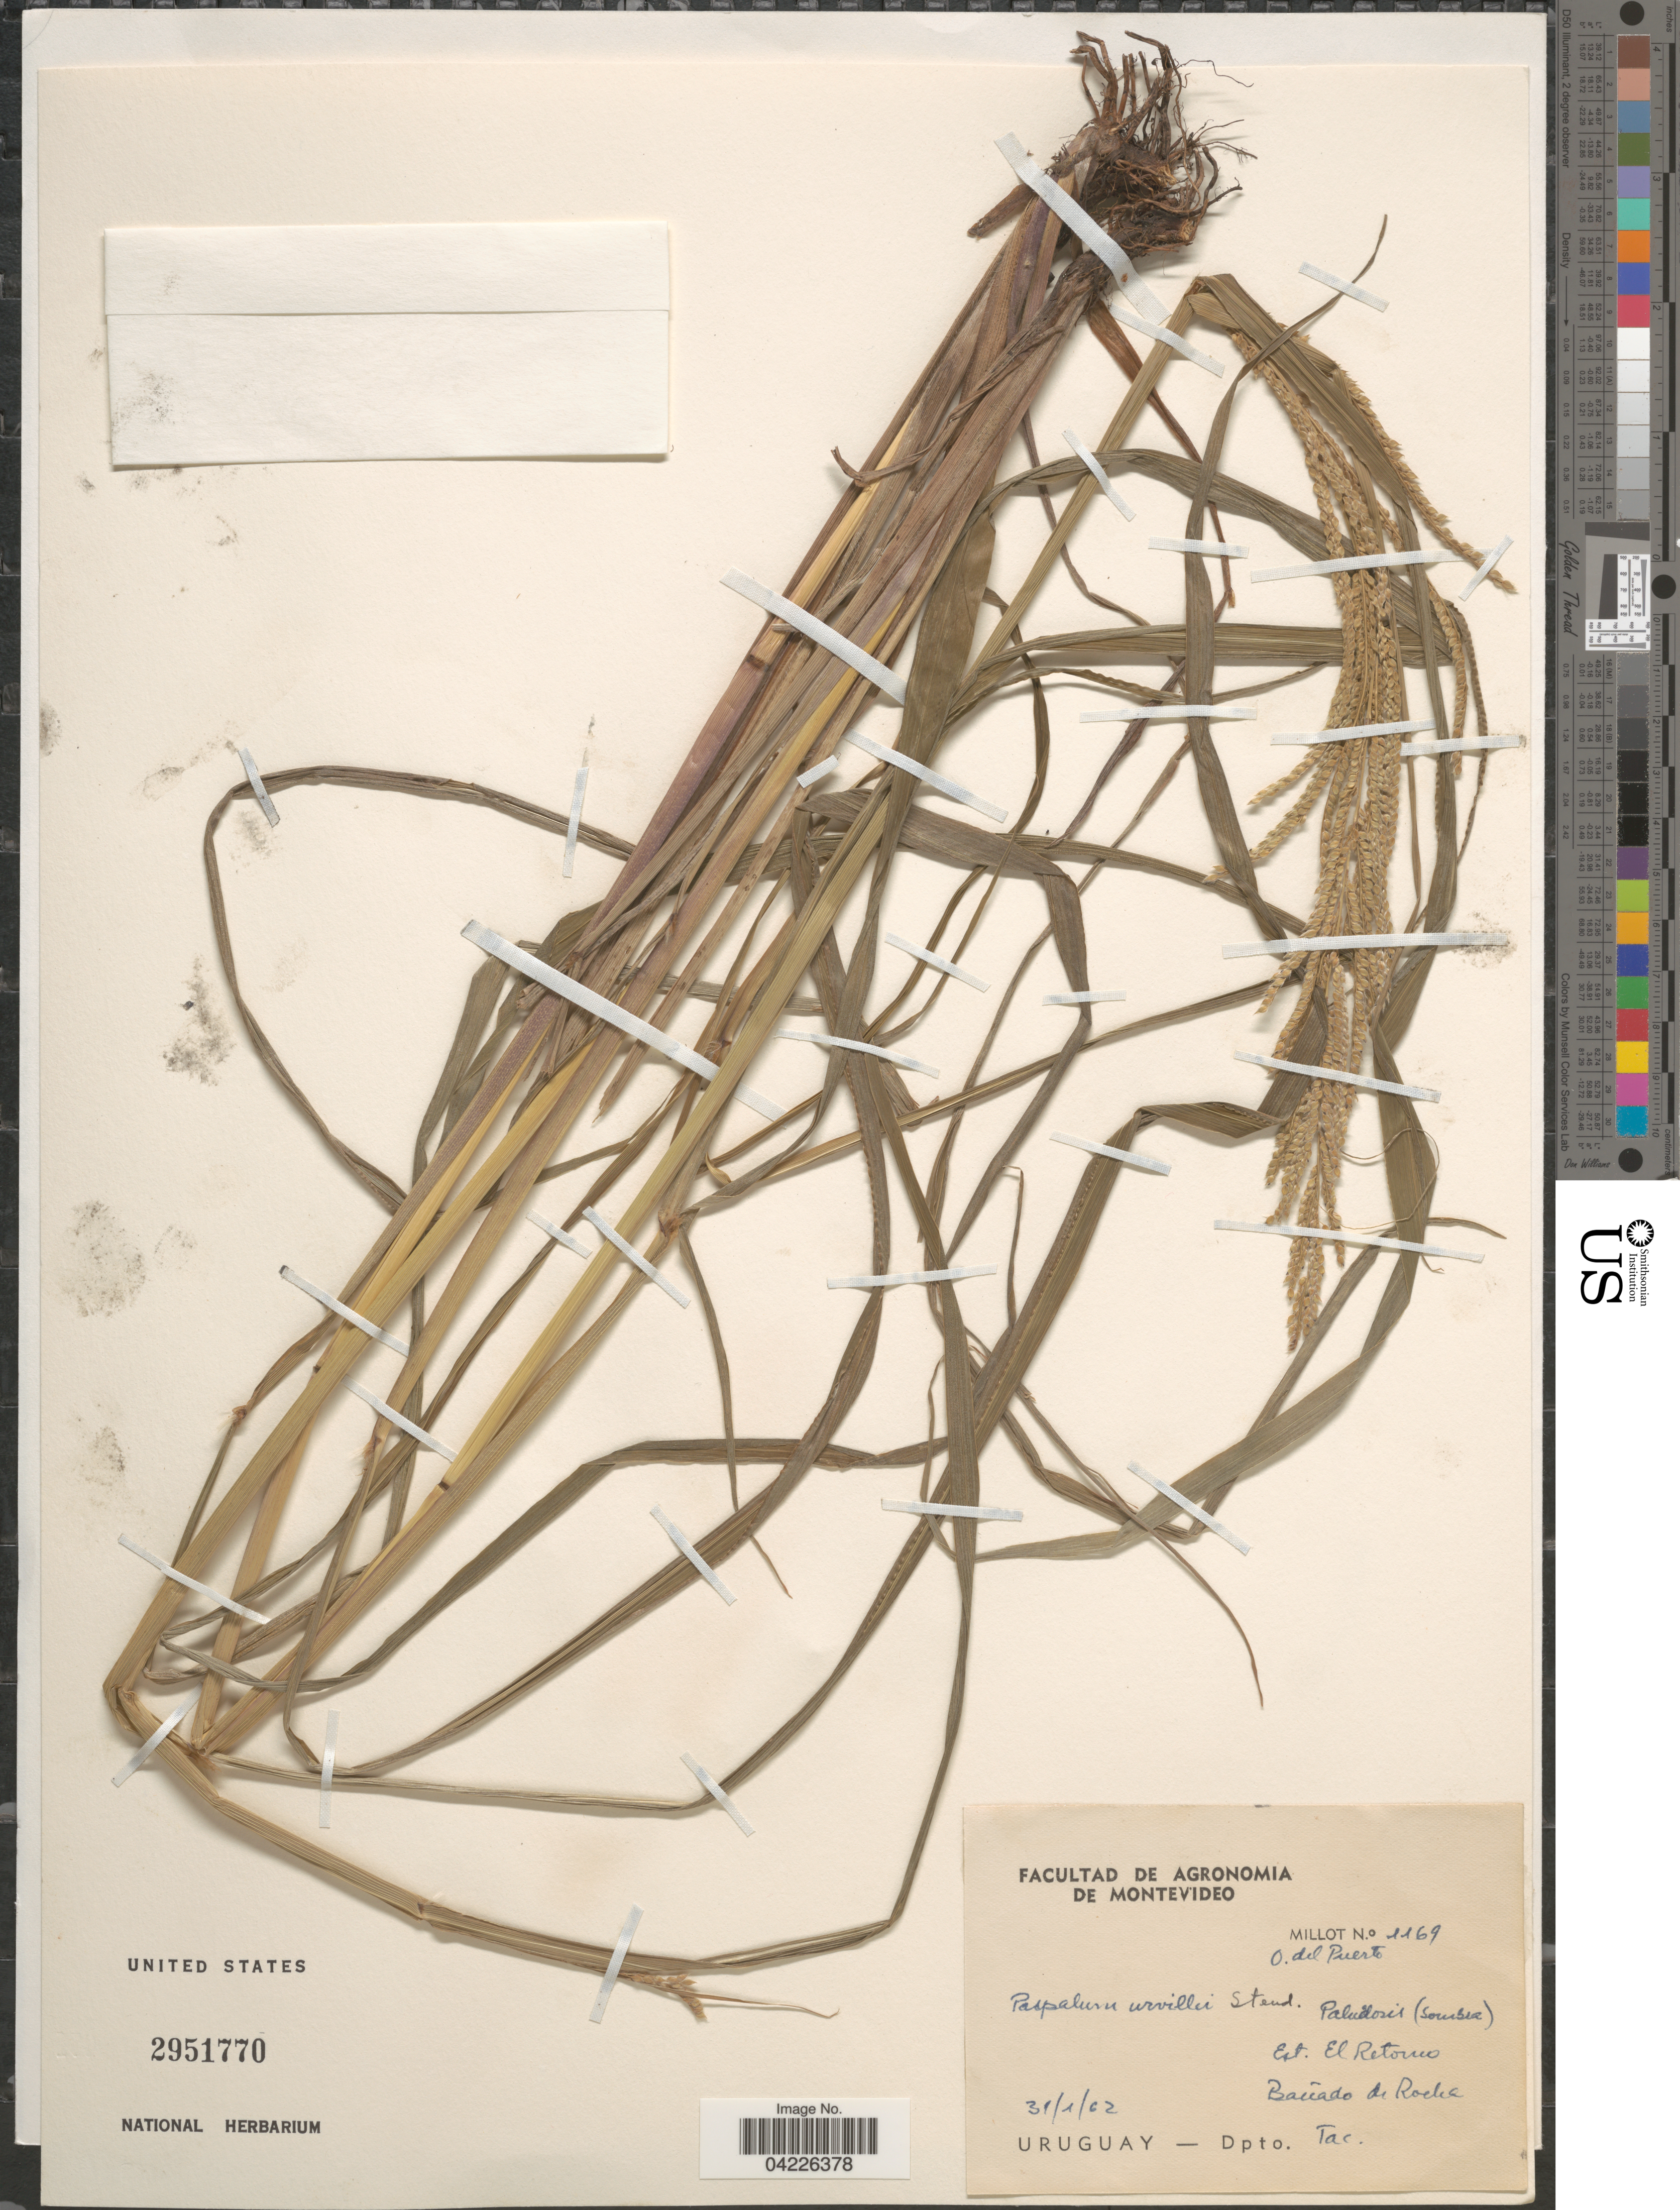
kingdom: Plantae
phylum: Tracheophyta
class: Liliopsida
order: Poales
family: Poaceae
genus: Paspalum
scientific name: Paspalum urvillei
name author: Steud.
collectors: -. Millot & O. Del Puerto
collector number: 1169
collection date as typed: Transcribed d/m/y: 31/1/62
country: Uruguay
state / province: Tacuarembó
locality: Est. El Retomo. Bañado de Rocha. Dpto. Tac.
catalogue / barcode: US 2951770